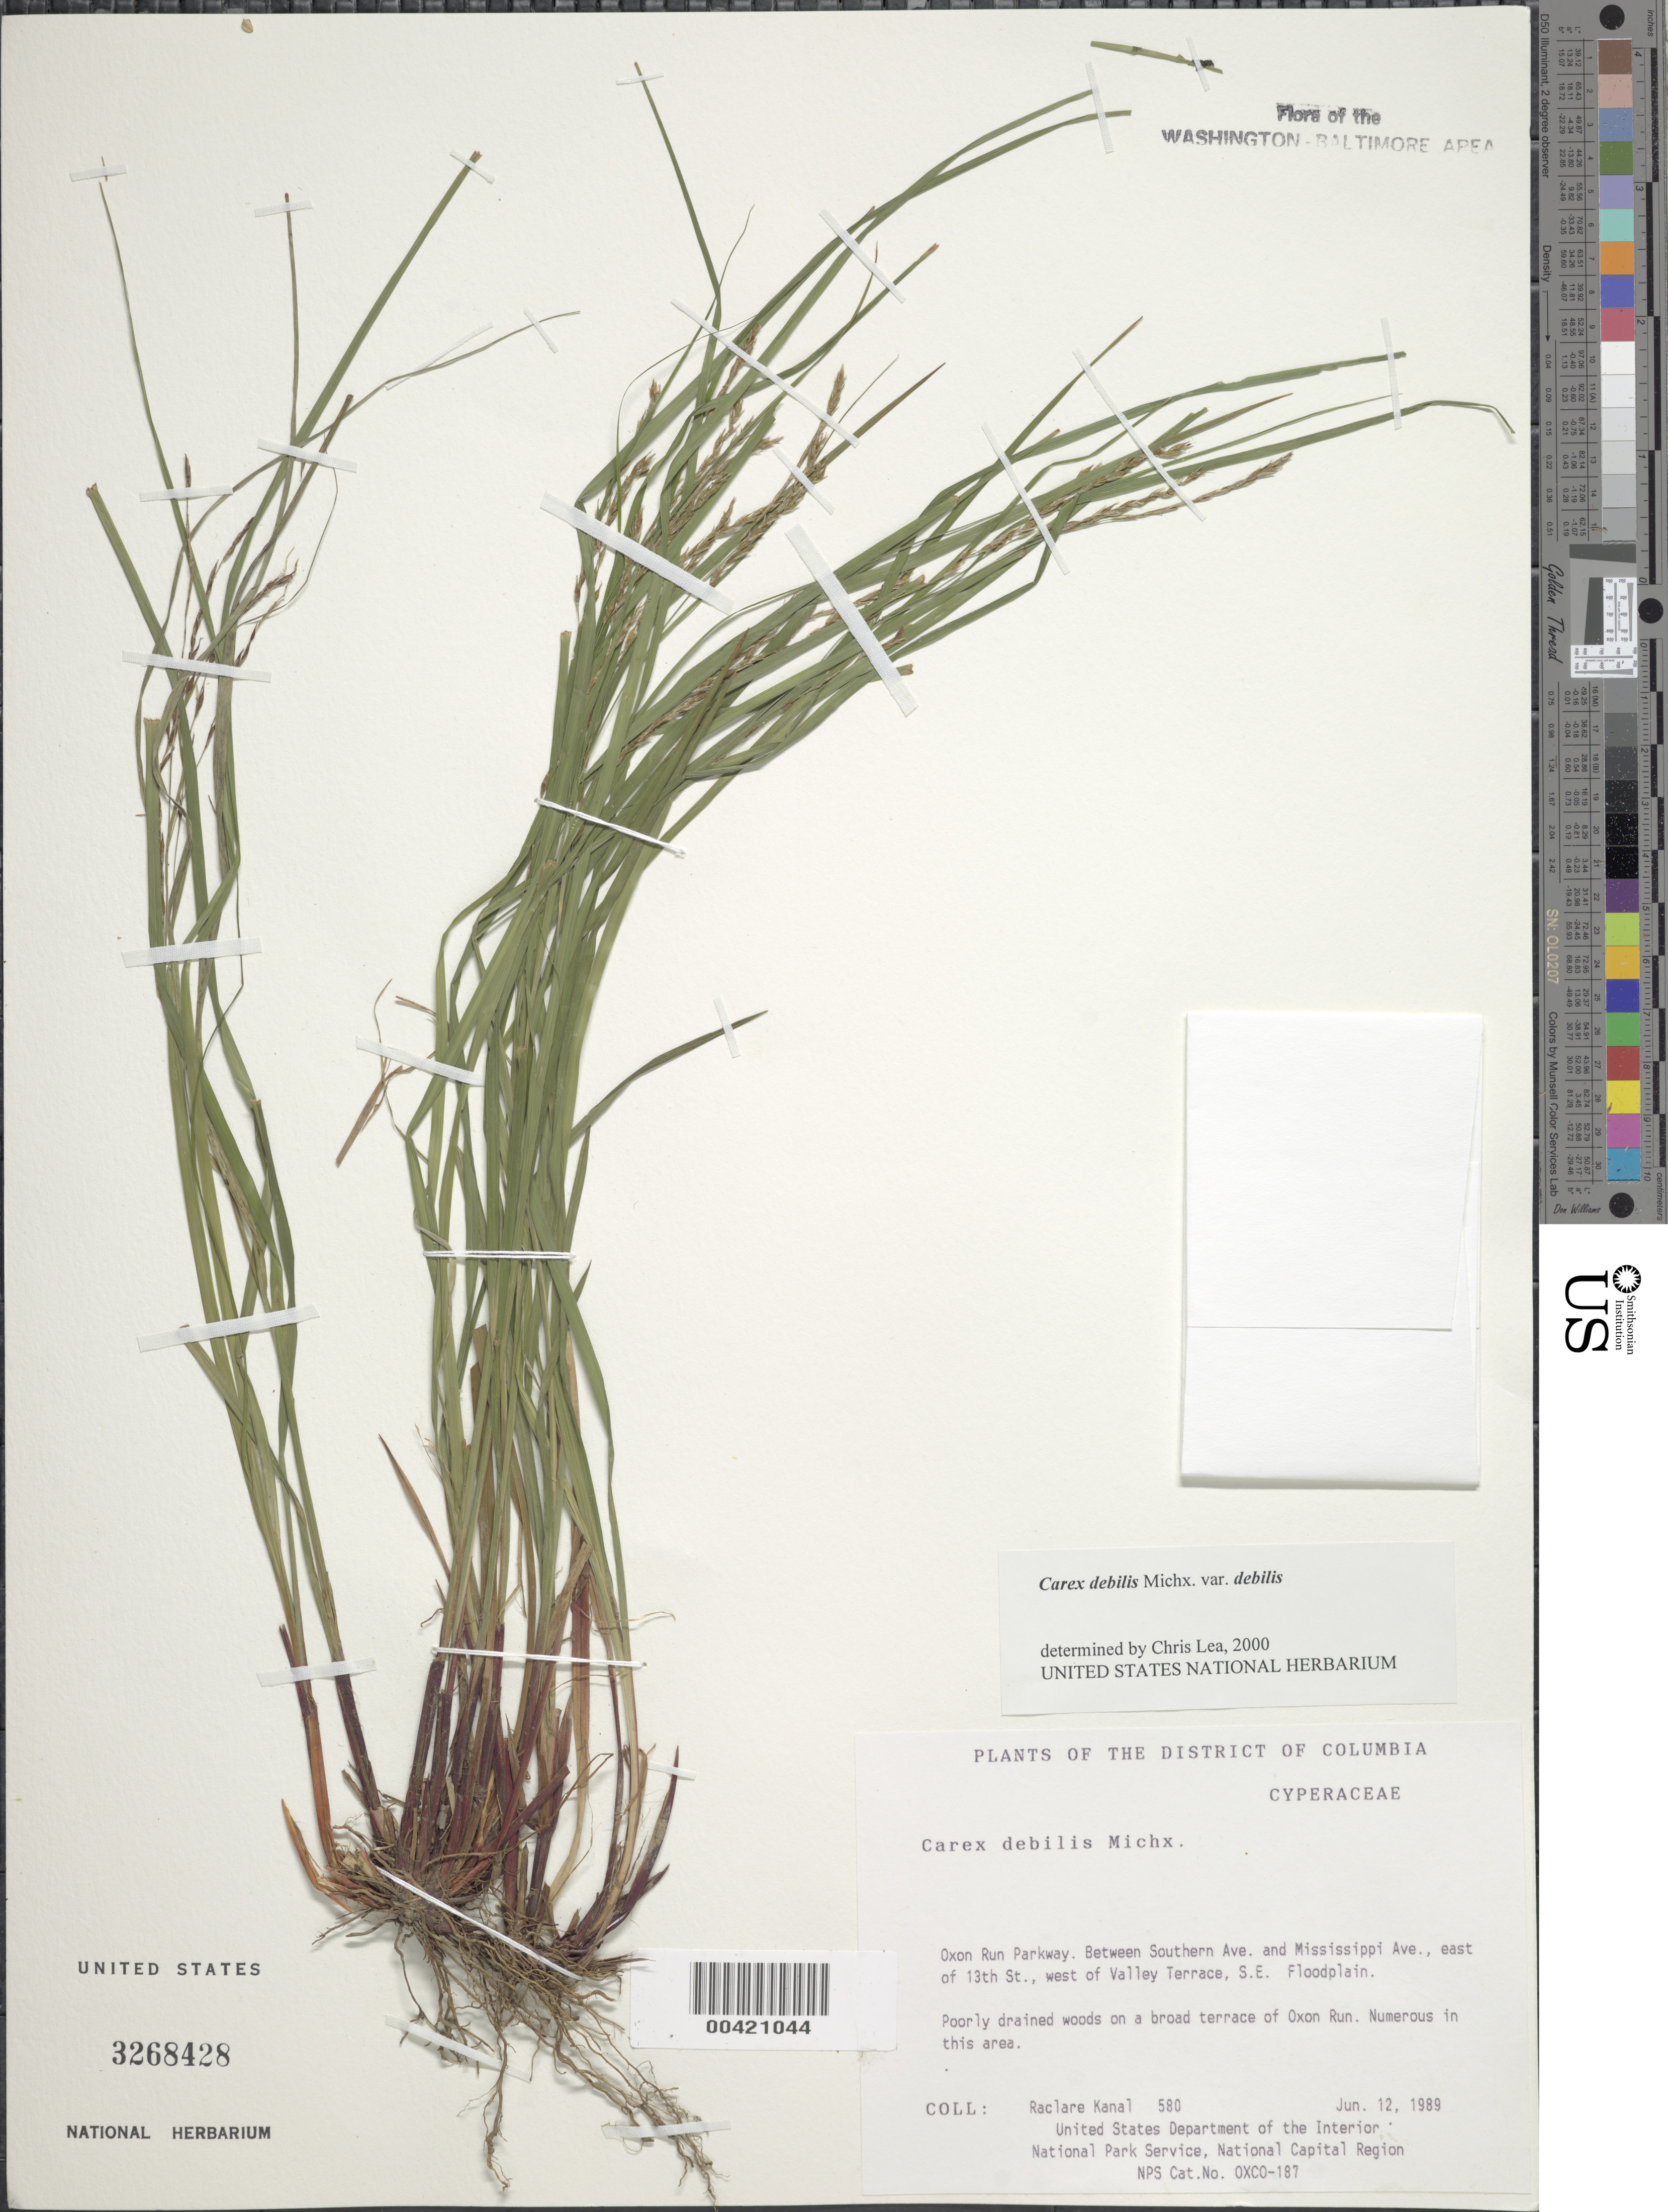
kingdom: Plantae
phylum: Tracheophyta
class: Liliopsida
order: Poales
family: Cyperaceae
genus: Carex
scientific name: Carex debilis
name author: Michx.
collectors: R. Kanal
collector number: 580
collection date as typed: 12 Jun 1989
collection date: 1989-06-12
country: United States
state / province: District of Columbia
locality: Oxon Run Parkway, S of Mississippi Ave, N of Southern Ave, between Valley Terrace and 13th St, SE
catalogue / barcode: US 3268428